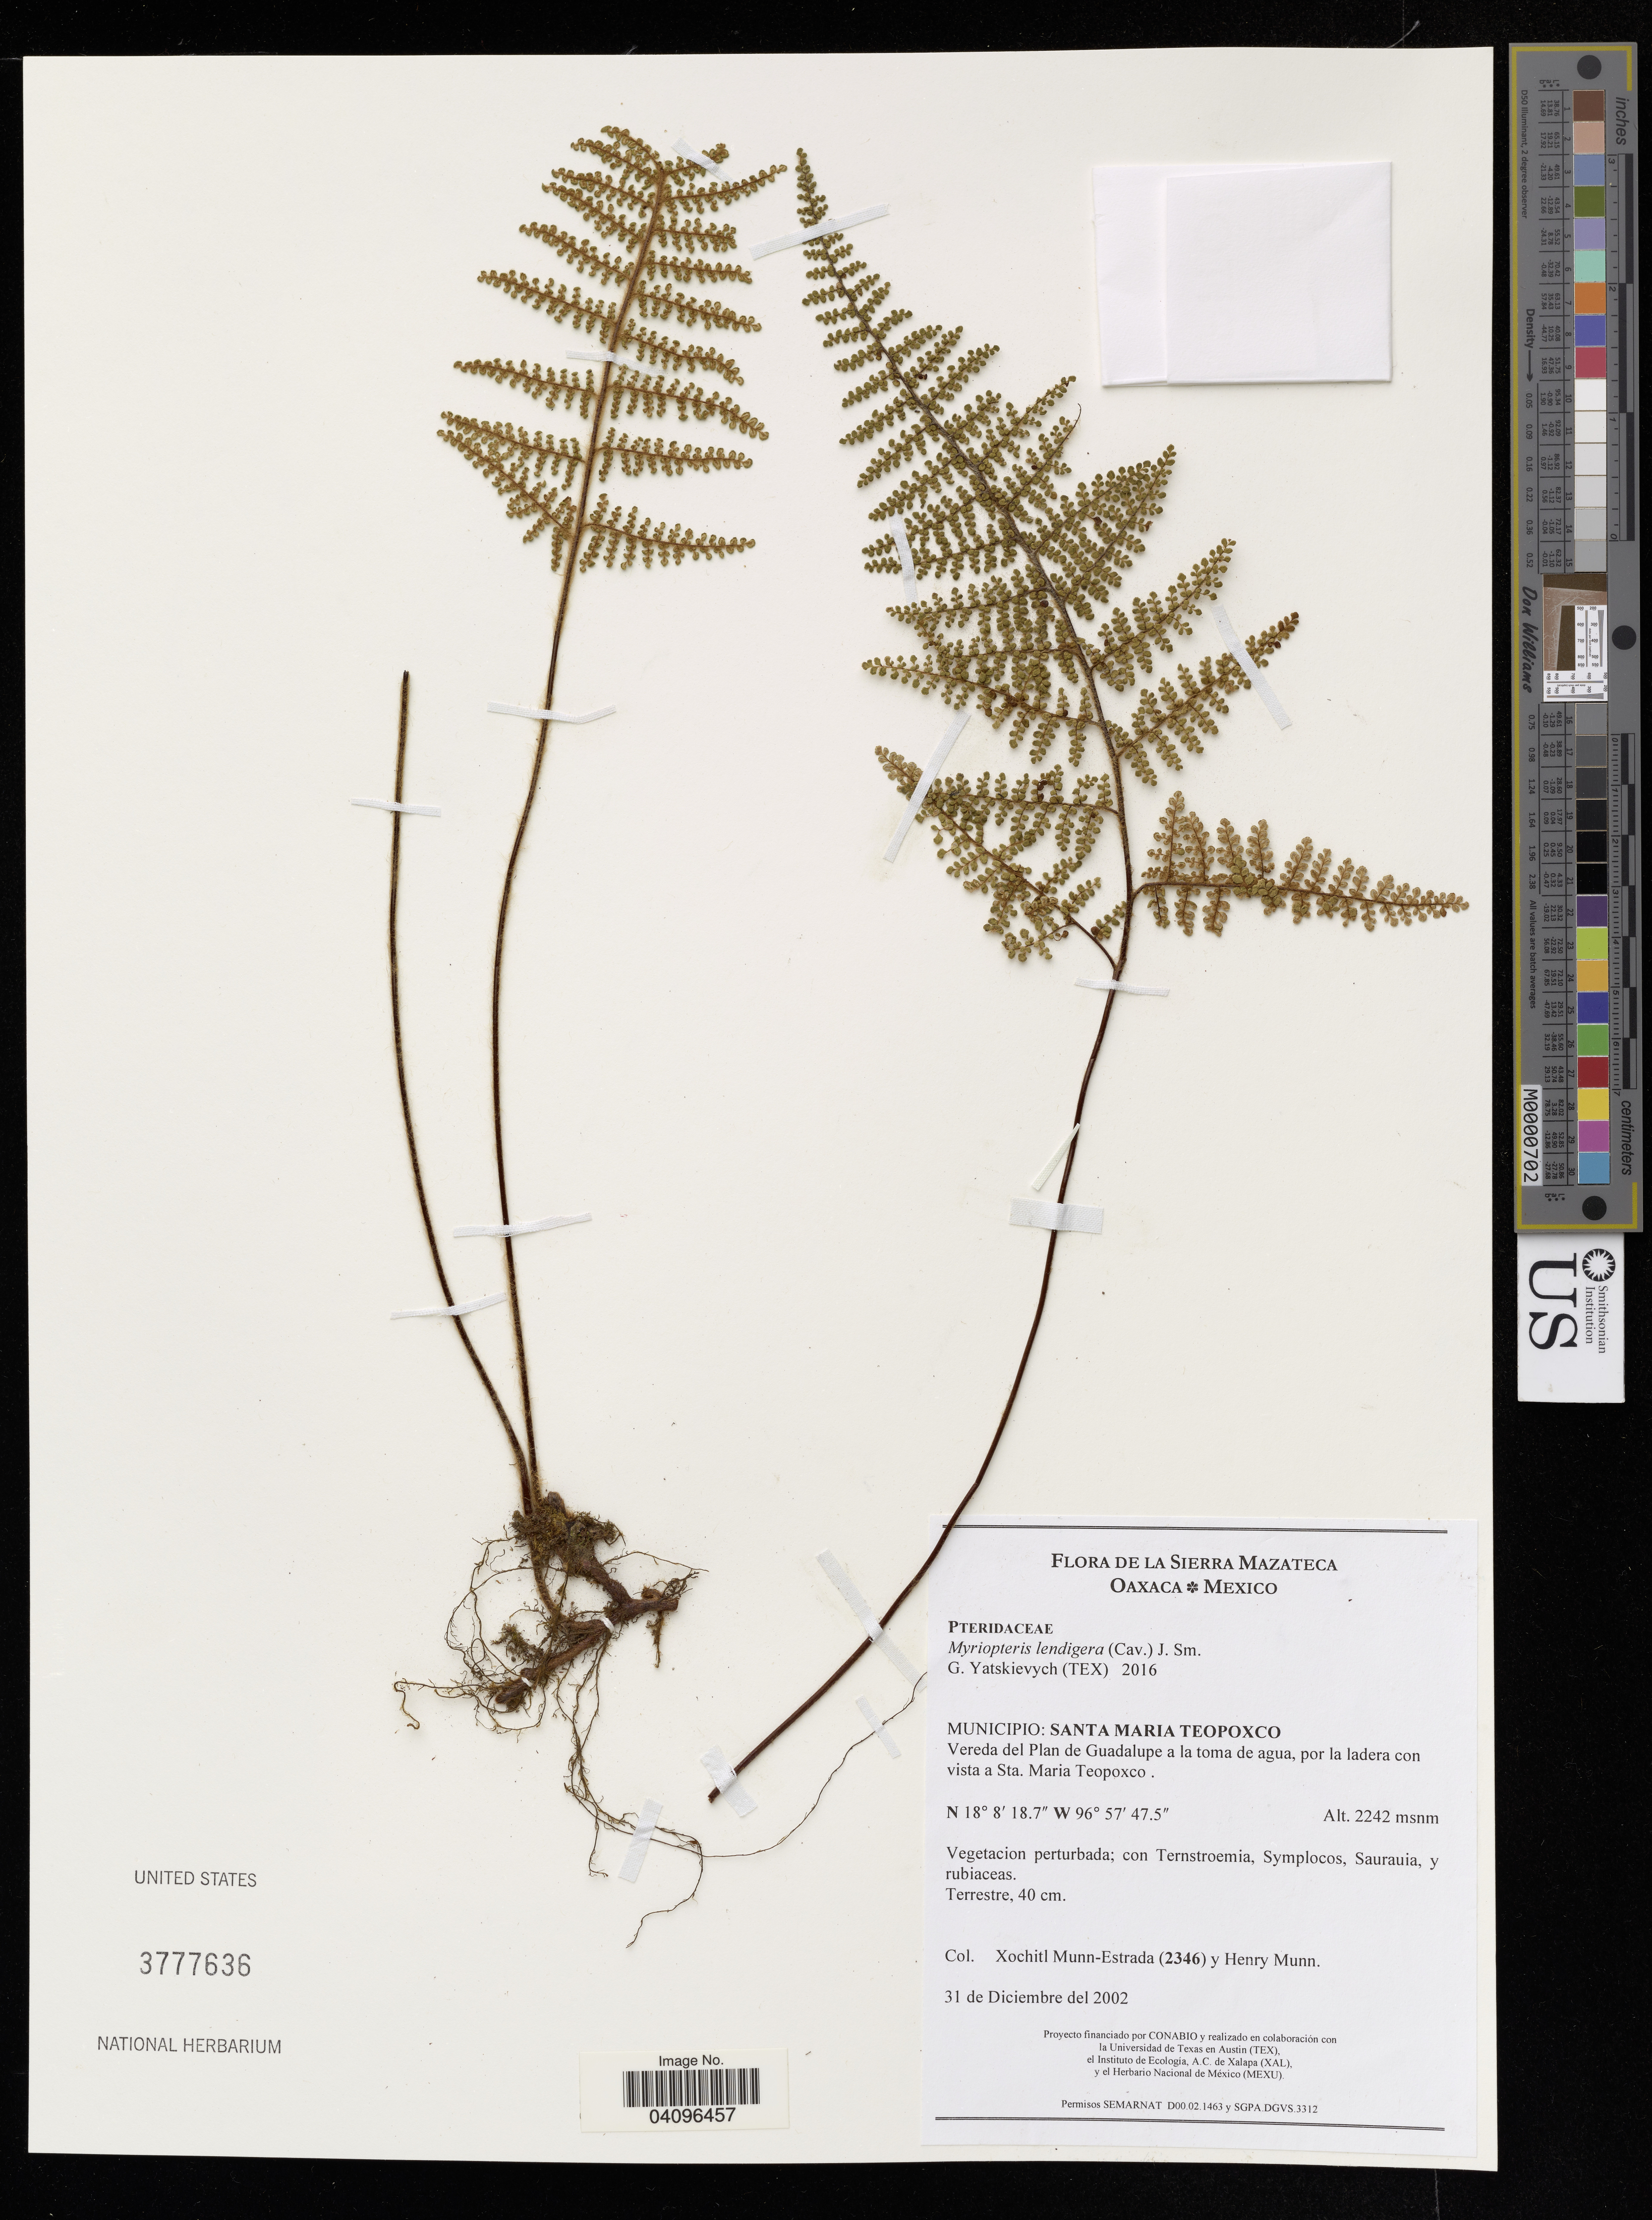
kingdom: Plantae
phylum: Tracheophyta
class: Polypodiopsida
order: Polypodiales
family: Pteridaceae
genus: Myriopteris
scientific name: Myriopteris lendigera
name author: (Cav.) J. Sm.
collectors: X. Munn-Estrada & H. Munn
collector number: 2346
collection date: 2002-12-31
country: Mexico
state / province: Oaxaca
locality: La Sierra Mazateca. Municipio: Santa Maria Teopoxco. Vereda del Plan de Guadalupe a la toma de agua, por la ladera con vista a Sta. Maria Tepoxco.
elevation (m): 2242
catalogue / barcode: US 377636